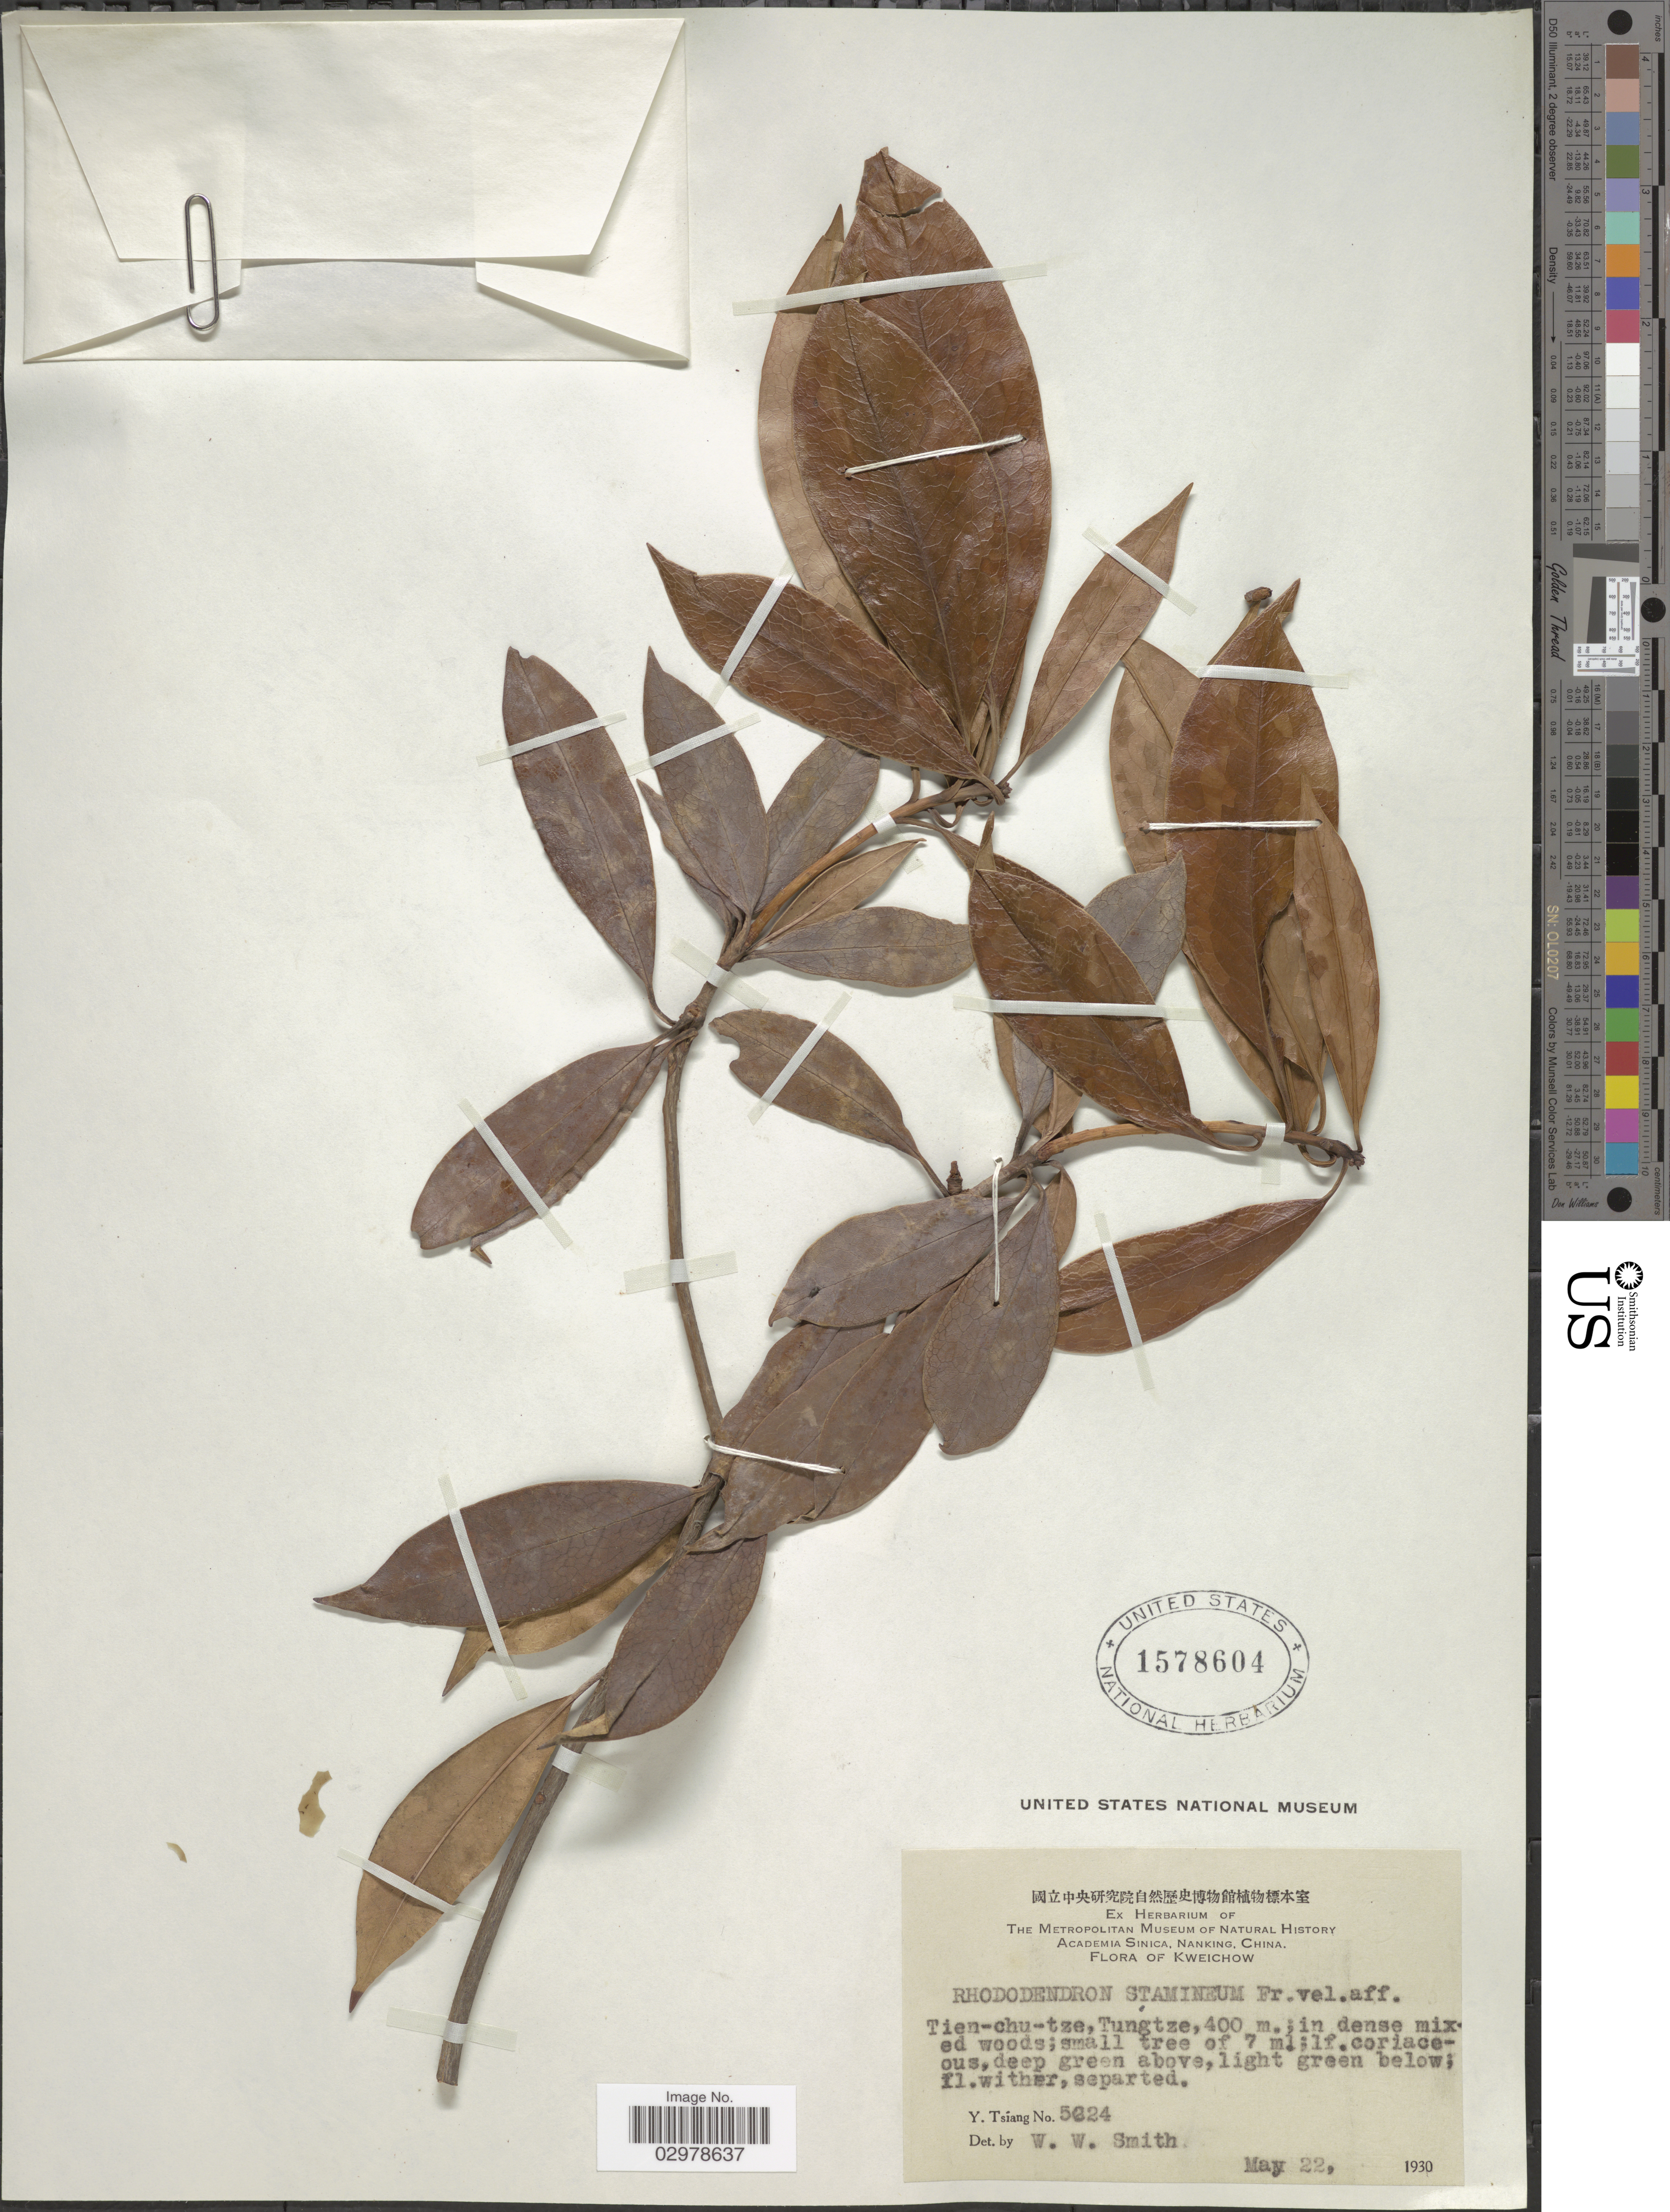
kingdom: Plantae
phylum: Tracheophyta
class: Magnoliopsida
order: Ericales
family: Ericaceae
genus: Rhododendron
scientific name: Rhododendron stamineum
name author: Franch.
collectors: Y. Tsiang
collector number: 5224*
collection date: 1930-05-22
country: China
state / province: Guizhou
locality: Kweichow. Tien-chu-tze, Tungtze.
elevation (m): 400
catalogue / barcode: US 1578604